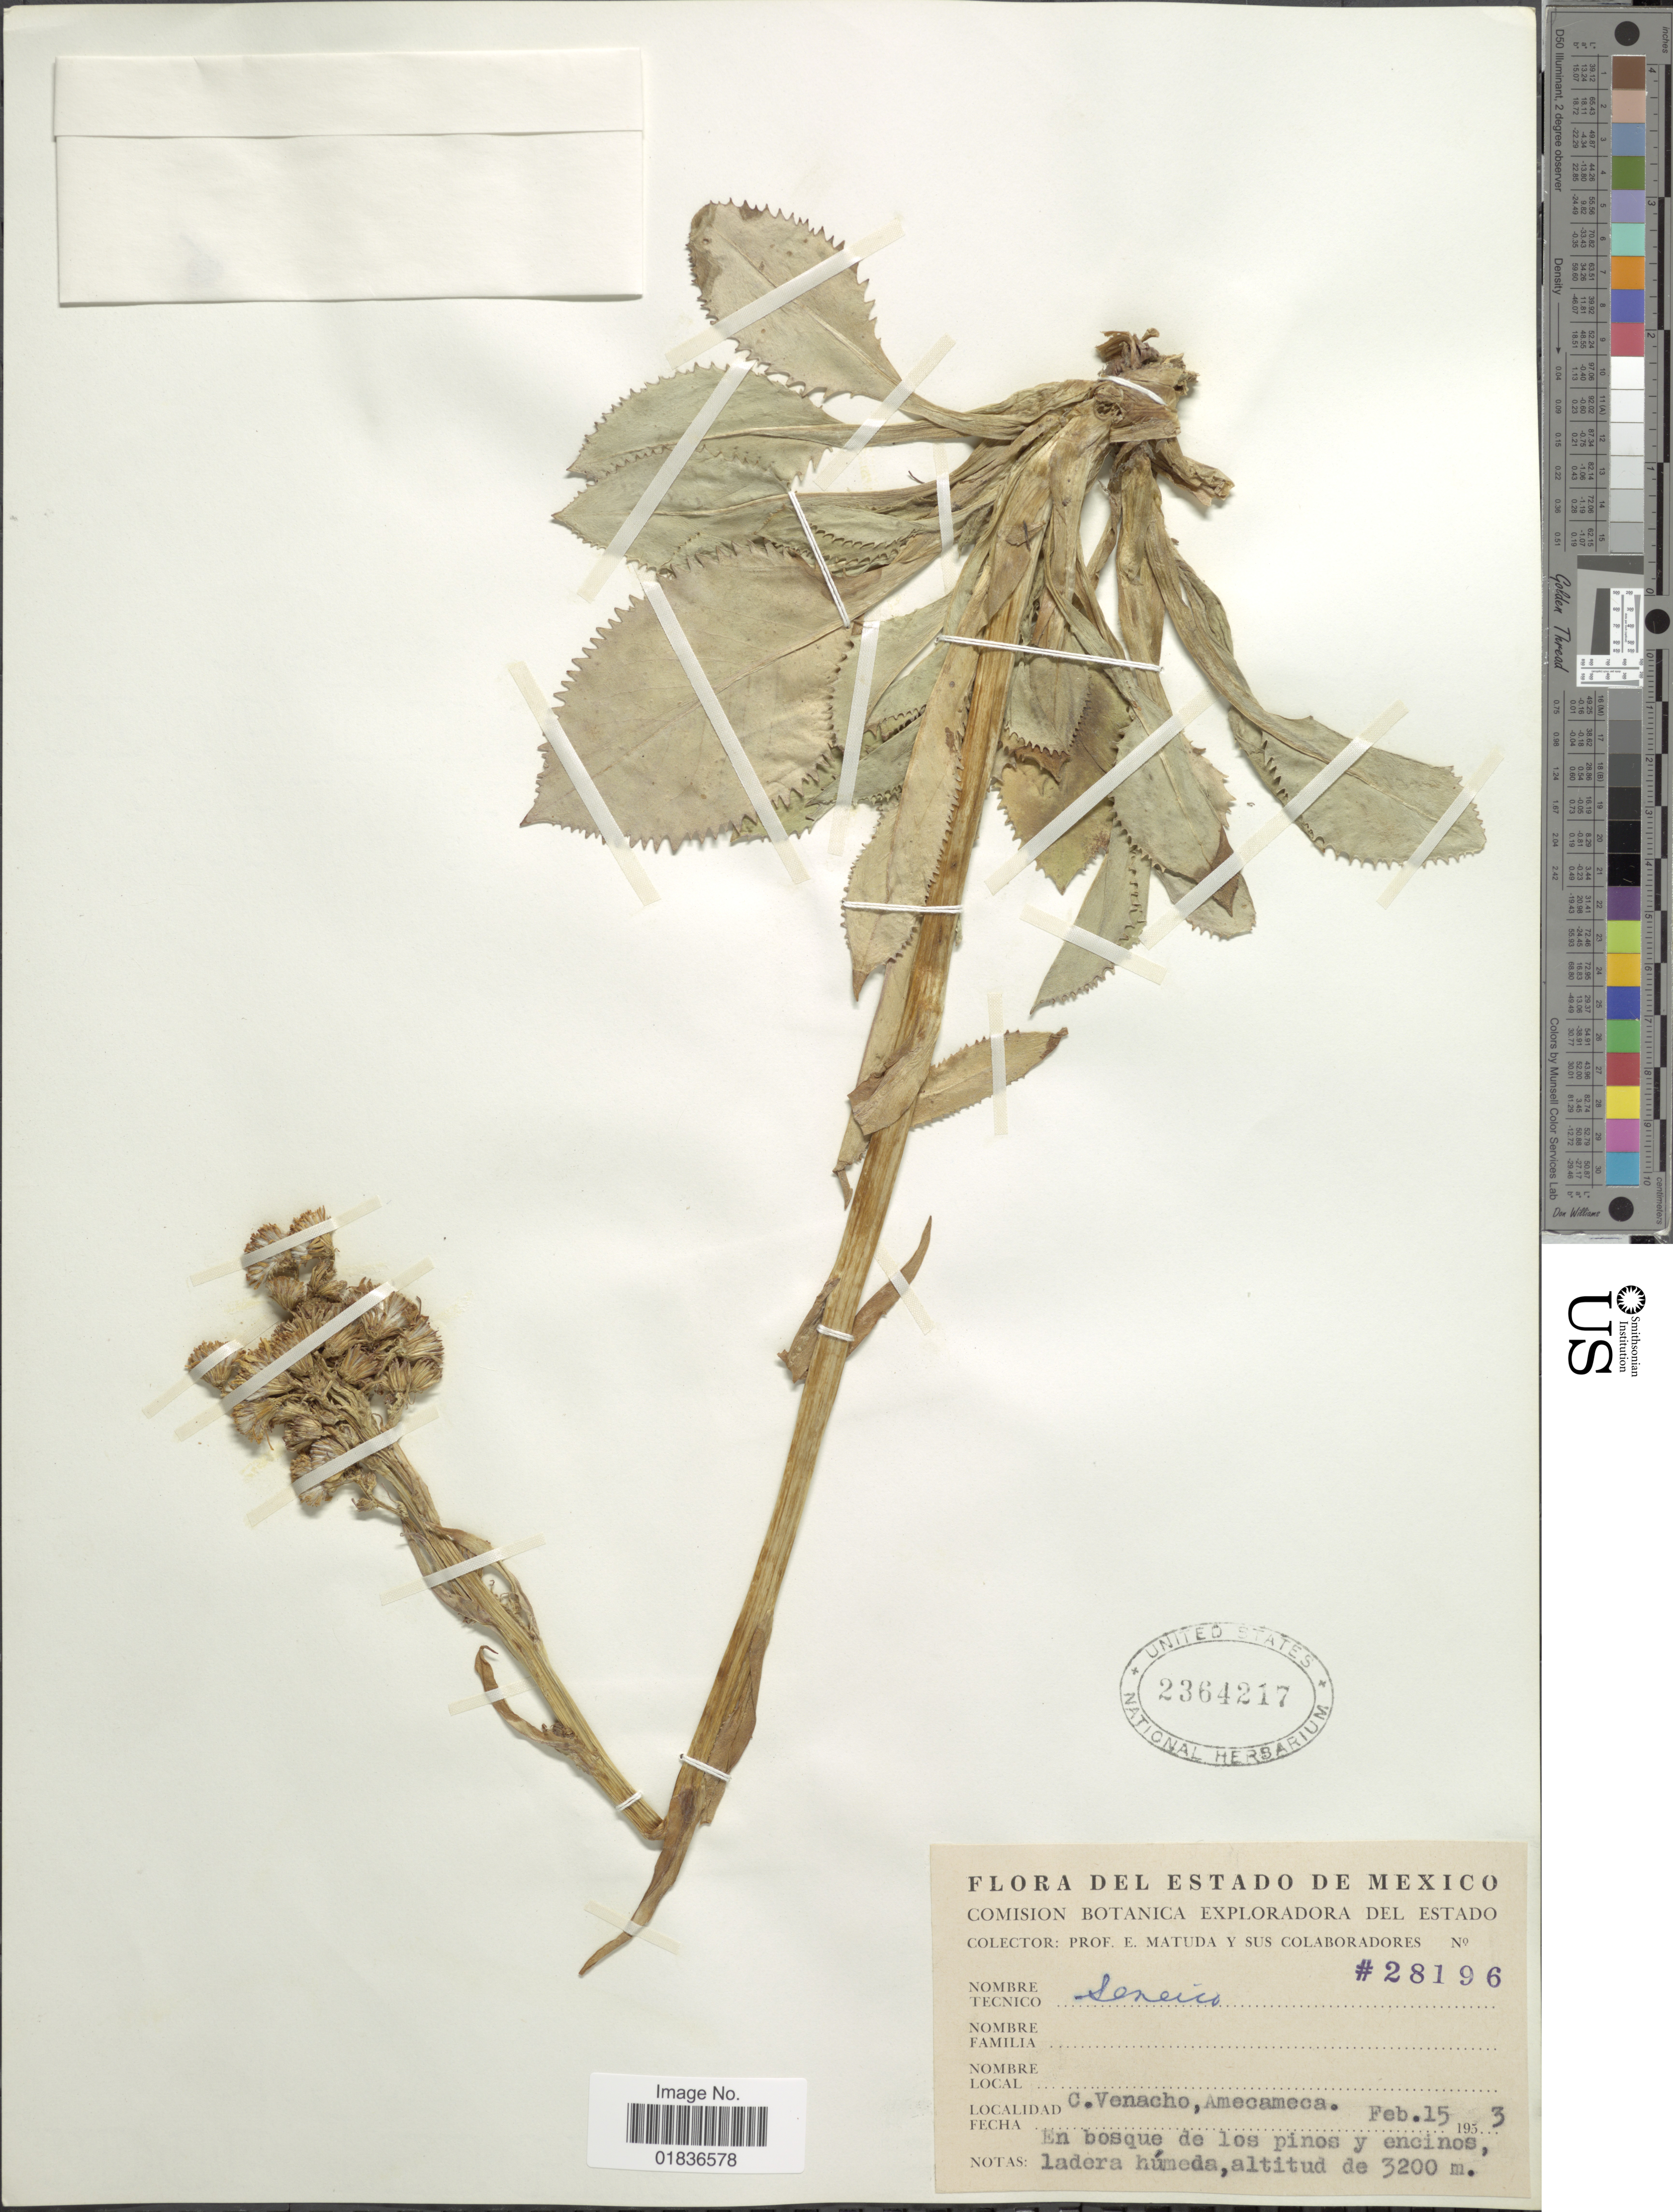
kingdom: Plantae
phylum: Tracheophyta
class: Magnoliopsida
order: Asterales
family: Asteraceae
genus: Senecio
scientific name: Senecio toluccanus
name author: DC.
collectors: E. Matuda & et al.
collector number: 28196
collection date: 1953-02-15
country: Mexico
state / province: México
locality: C. Venacho, Amecameca.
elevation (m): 3200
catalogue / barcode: US 2364217